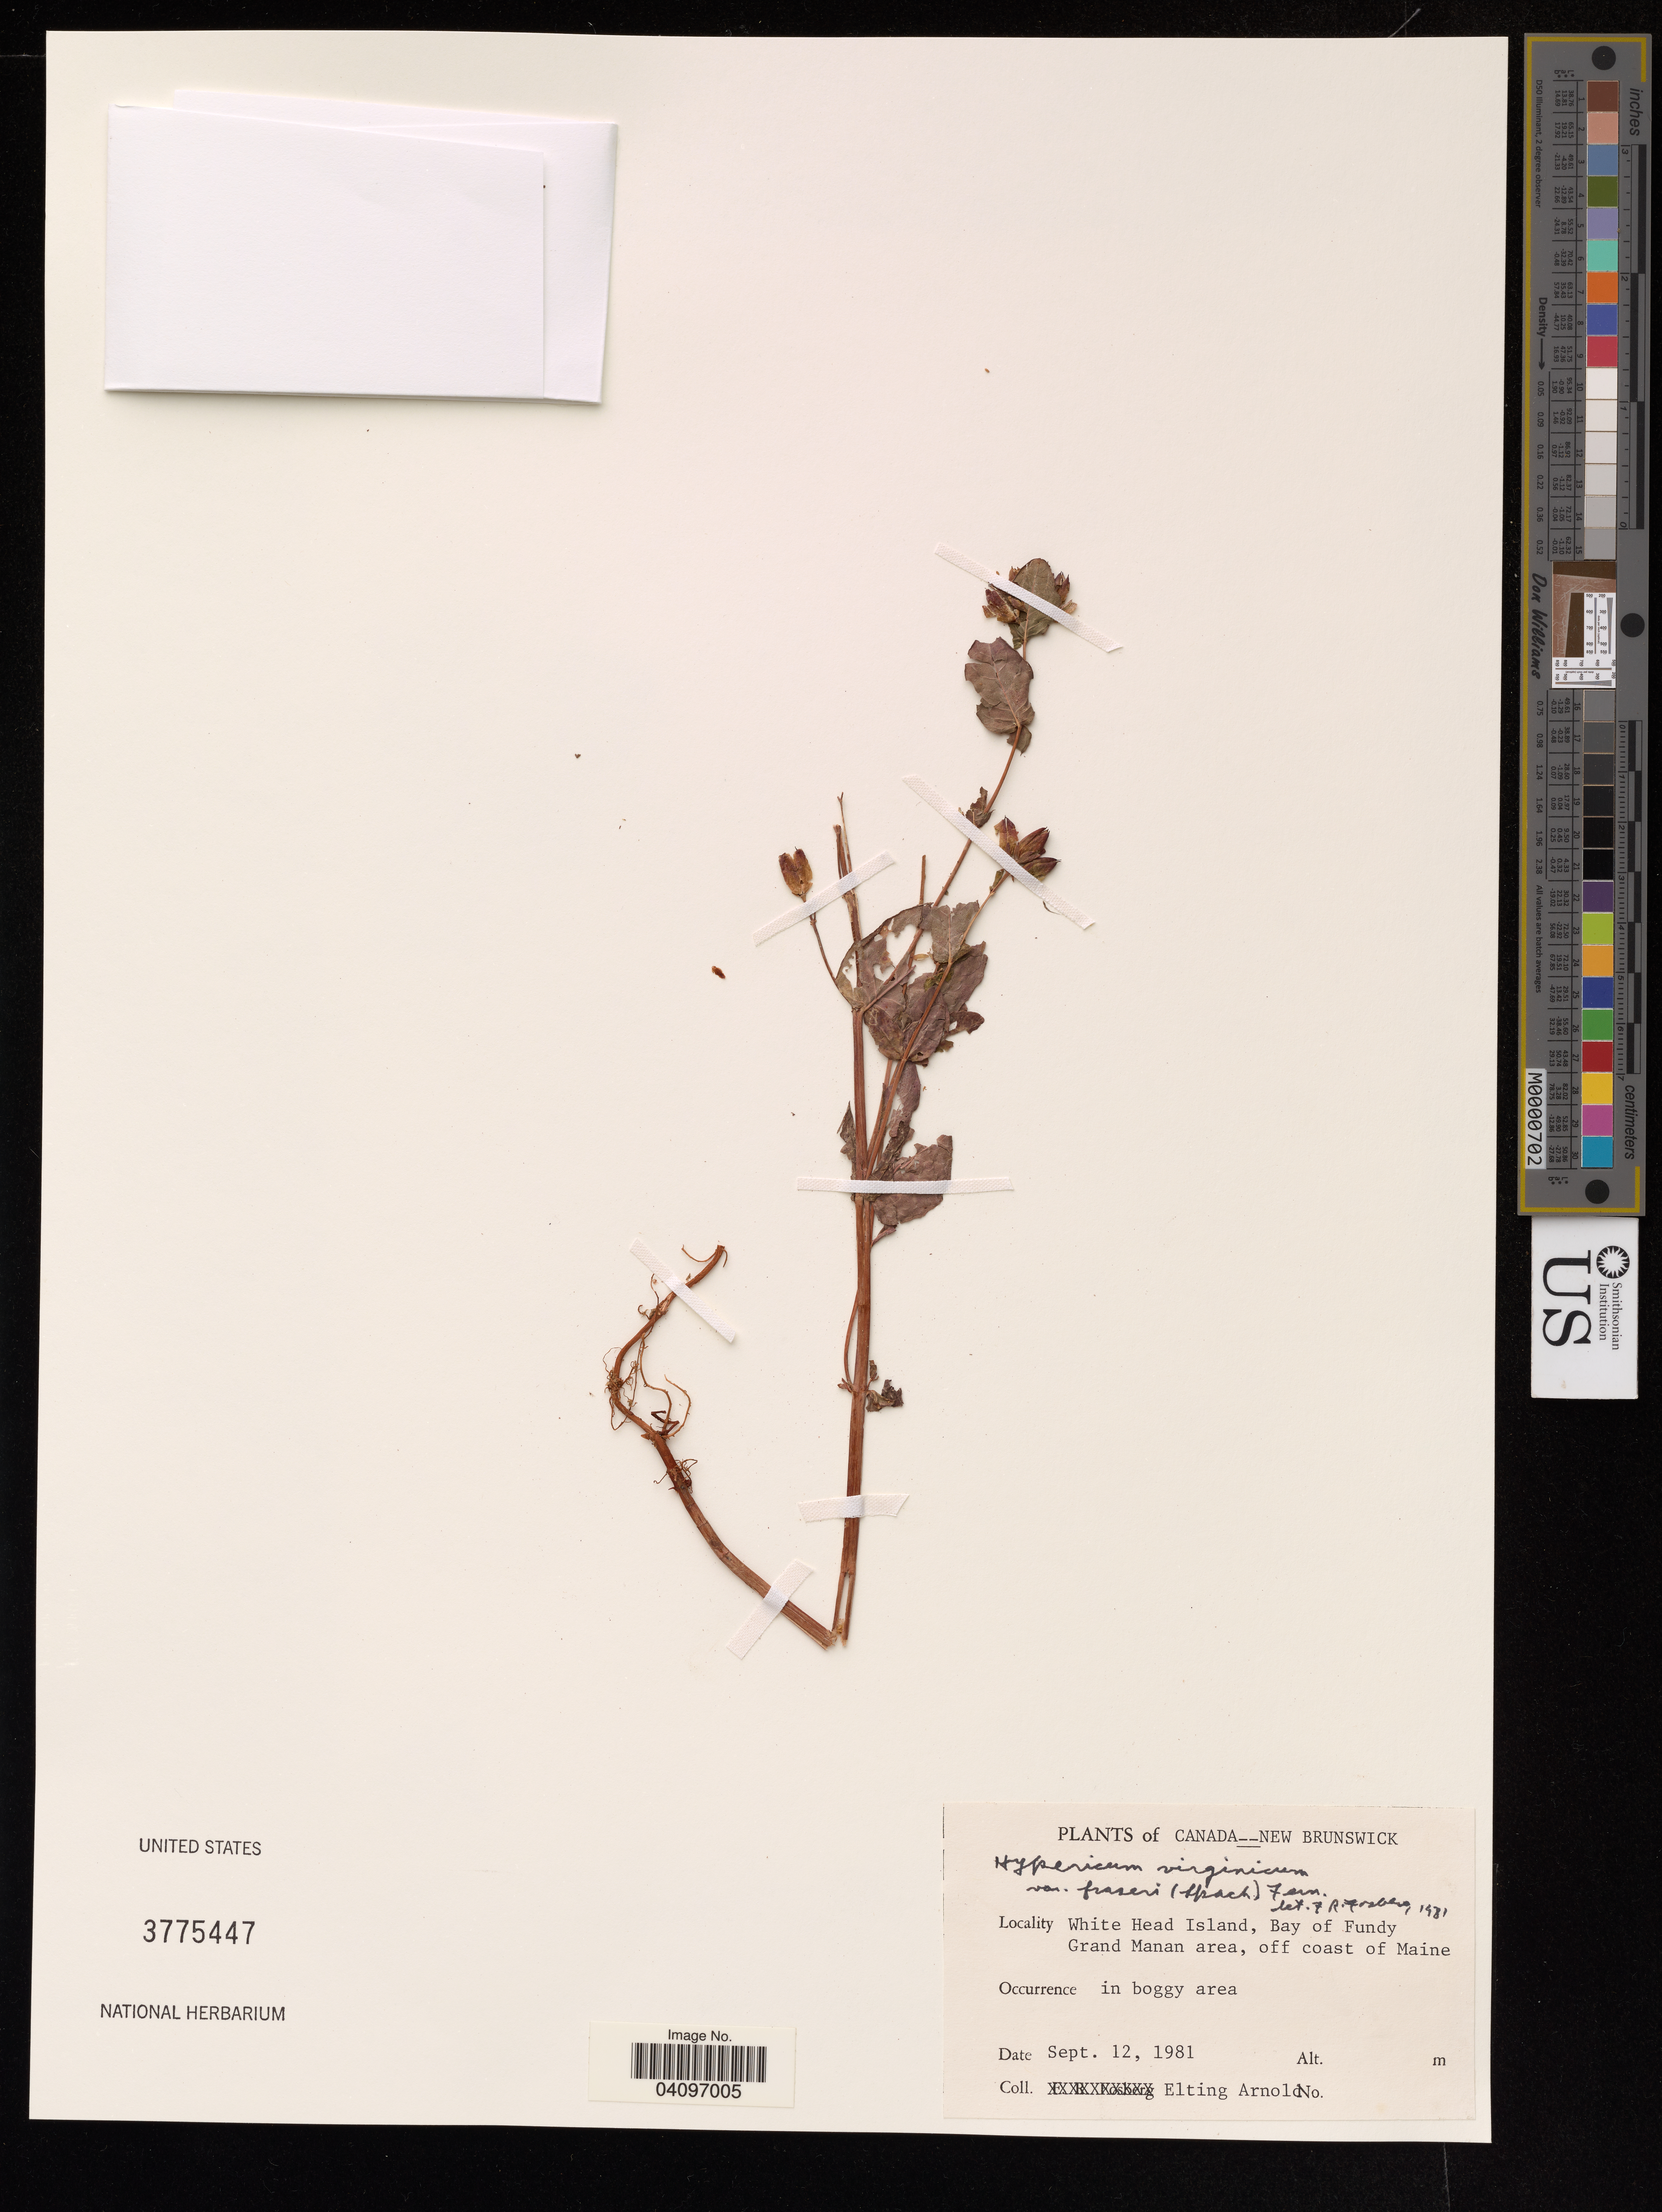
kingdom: Plantae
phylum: Tracheophyta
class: Magnoliopsida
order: Malpighiales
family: Hypericaceae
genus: Hypericum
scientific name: Hypericum fraseri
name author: Steud.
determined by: Wagner, W. L., (BOT), Smithsonian Institution - National Museum of Natural History (UNITED STATES)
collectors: E. Arnold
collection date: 1981-09-12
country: Canada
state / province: New Brunswick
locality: White Head Island, Bay of Fundy, Grand Manan area, off coast of Maine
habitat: In boggy area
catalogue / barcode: US 3775447